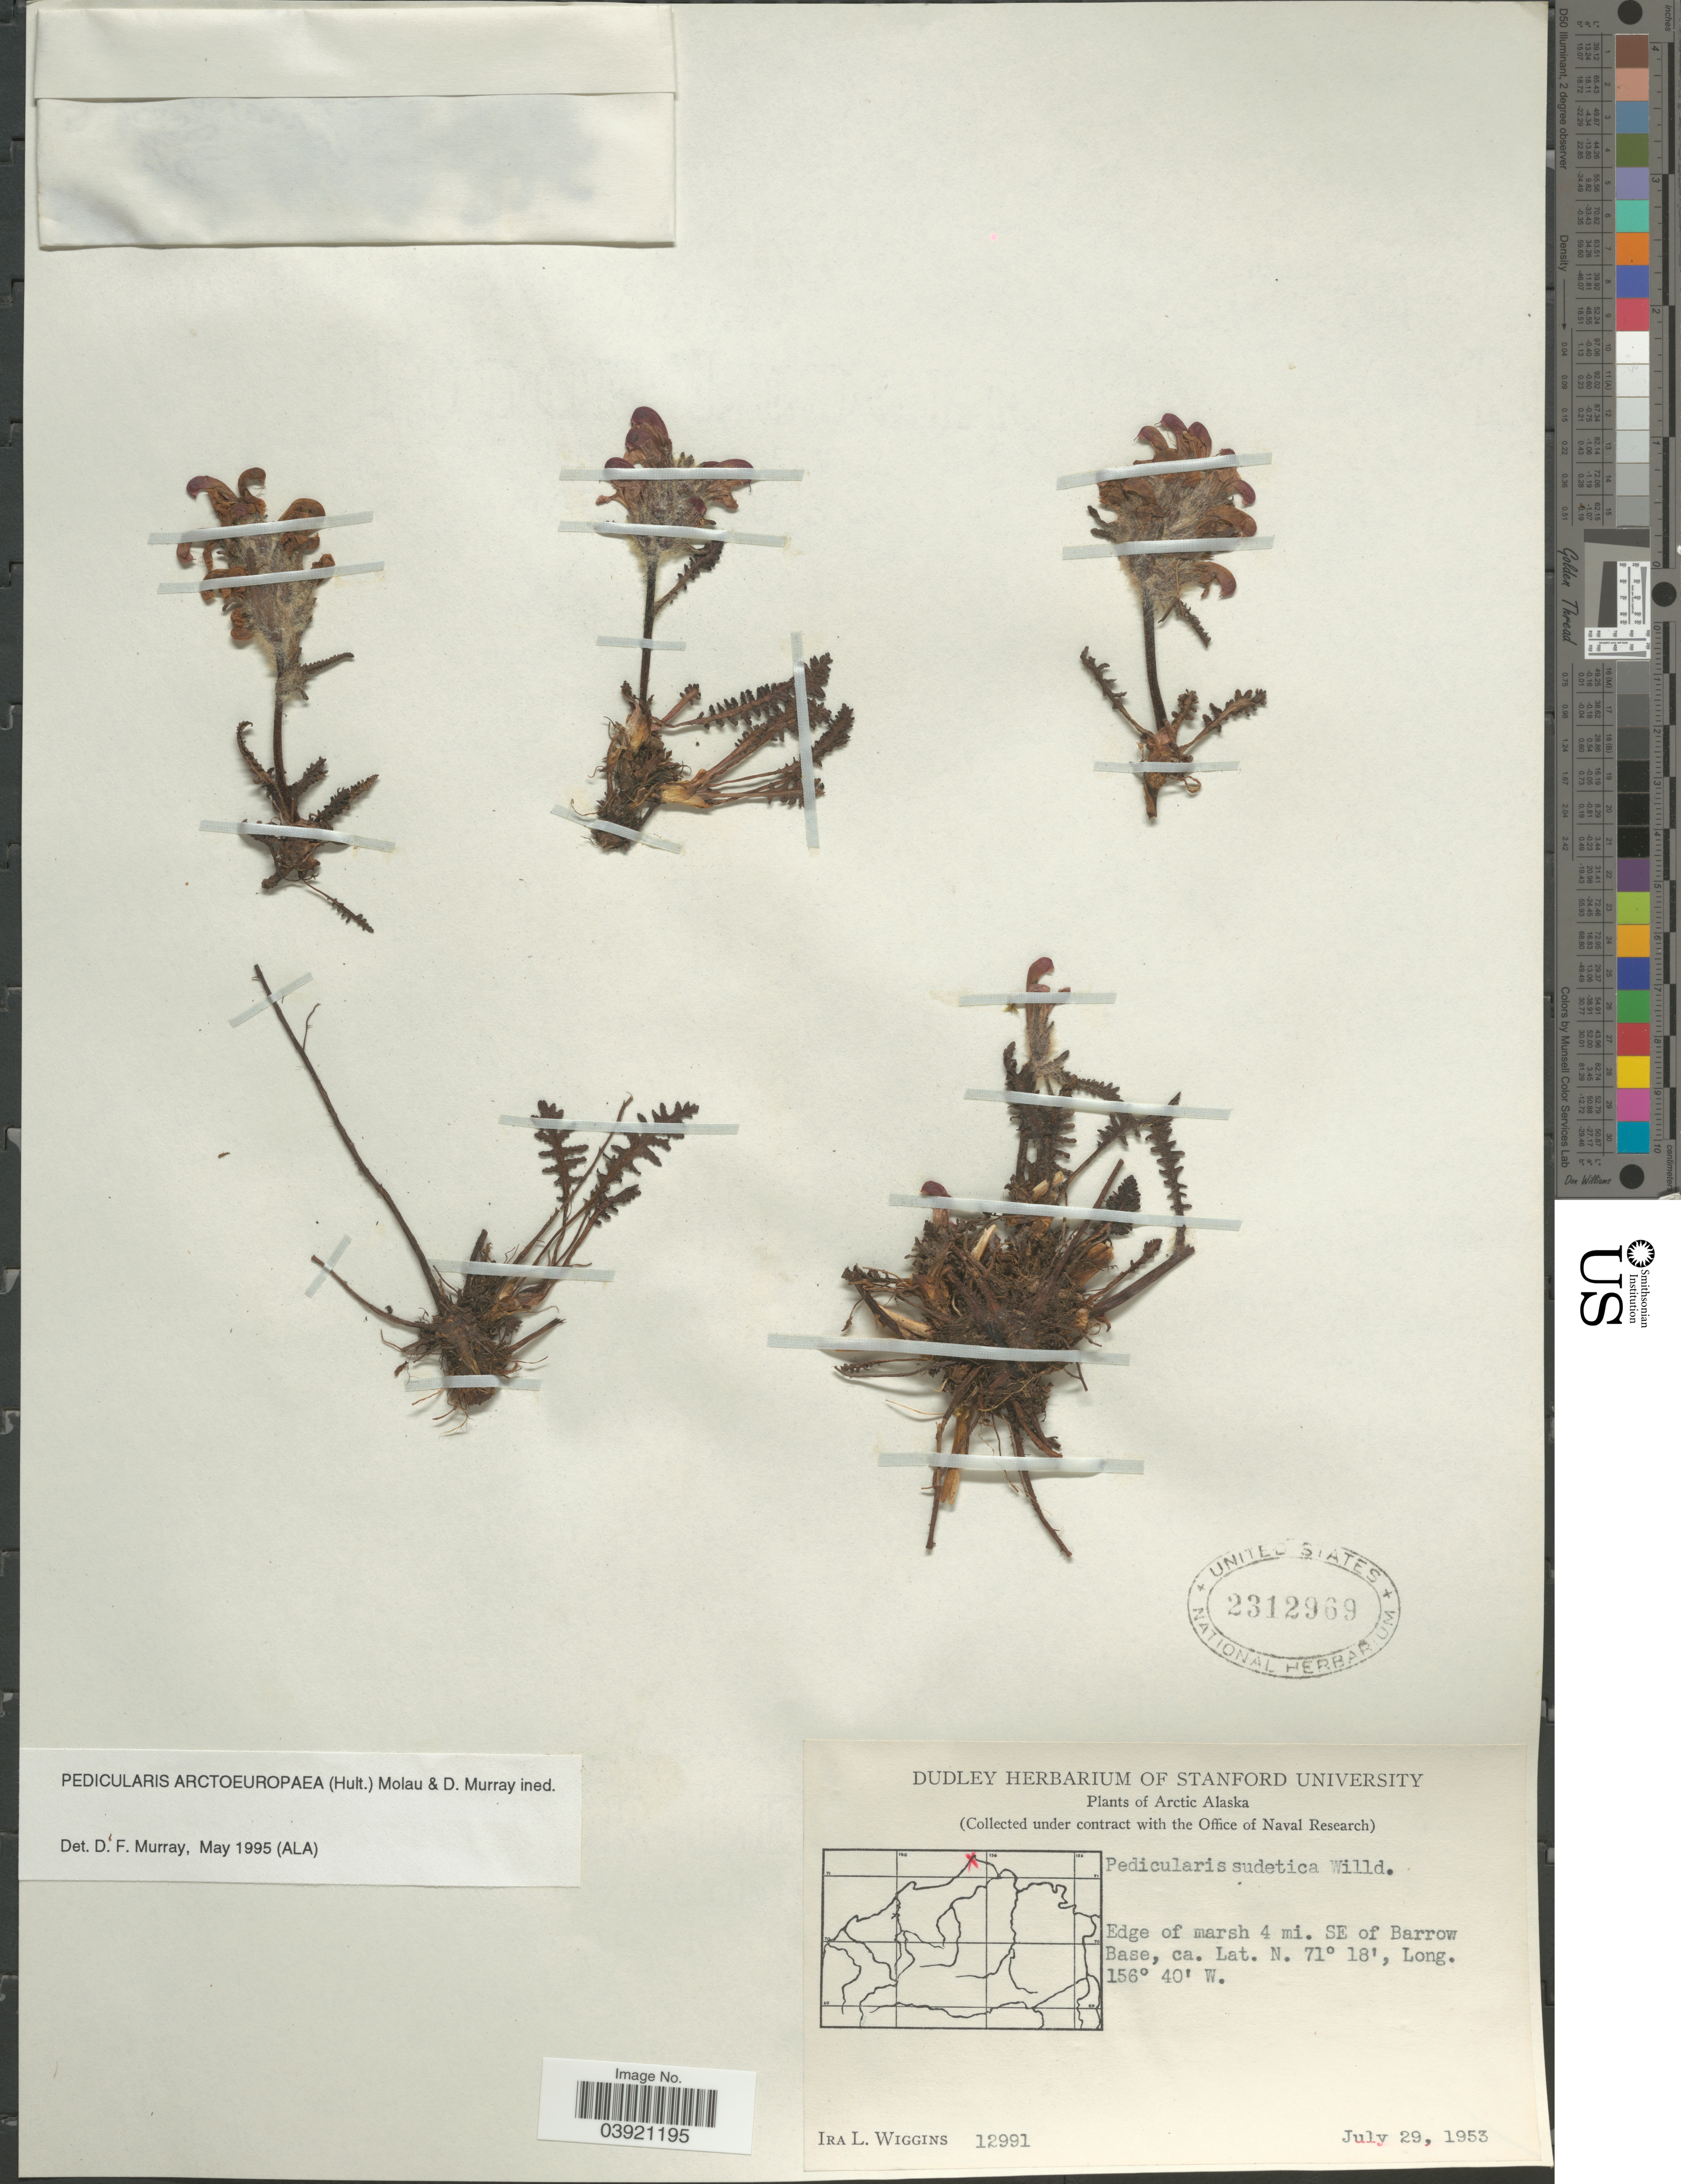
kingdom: Plantae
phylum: Tracheophyta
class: Magnoliopsida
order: Lamiales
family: Orobanchaceae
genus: Pedicularis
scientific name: Pedicularis arctoeuropaea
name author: (Hultén) Molau & D.F. Murray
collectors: I. L. Wiggins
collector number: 12991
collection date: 1953-07-29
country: United States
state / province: Alaska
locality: Arctic Alaska. Edge of marsh 4 mi. SE of Barrow Base.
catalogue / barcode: US 2312969